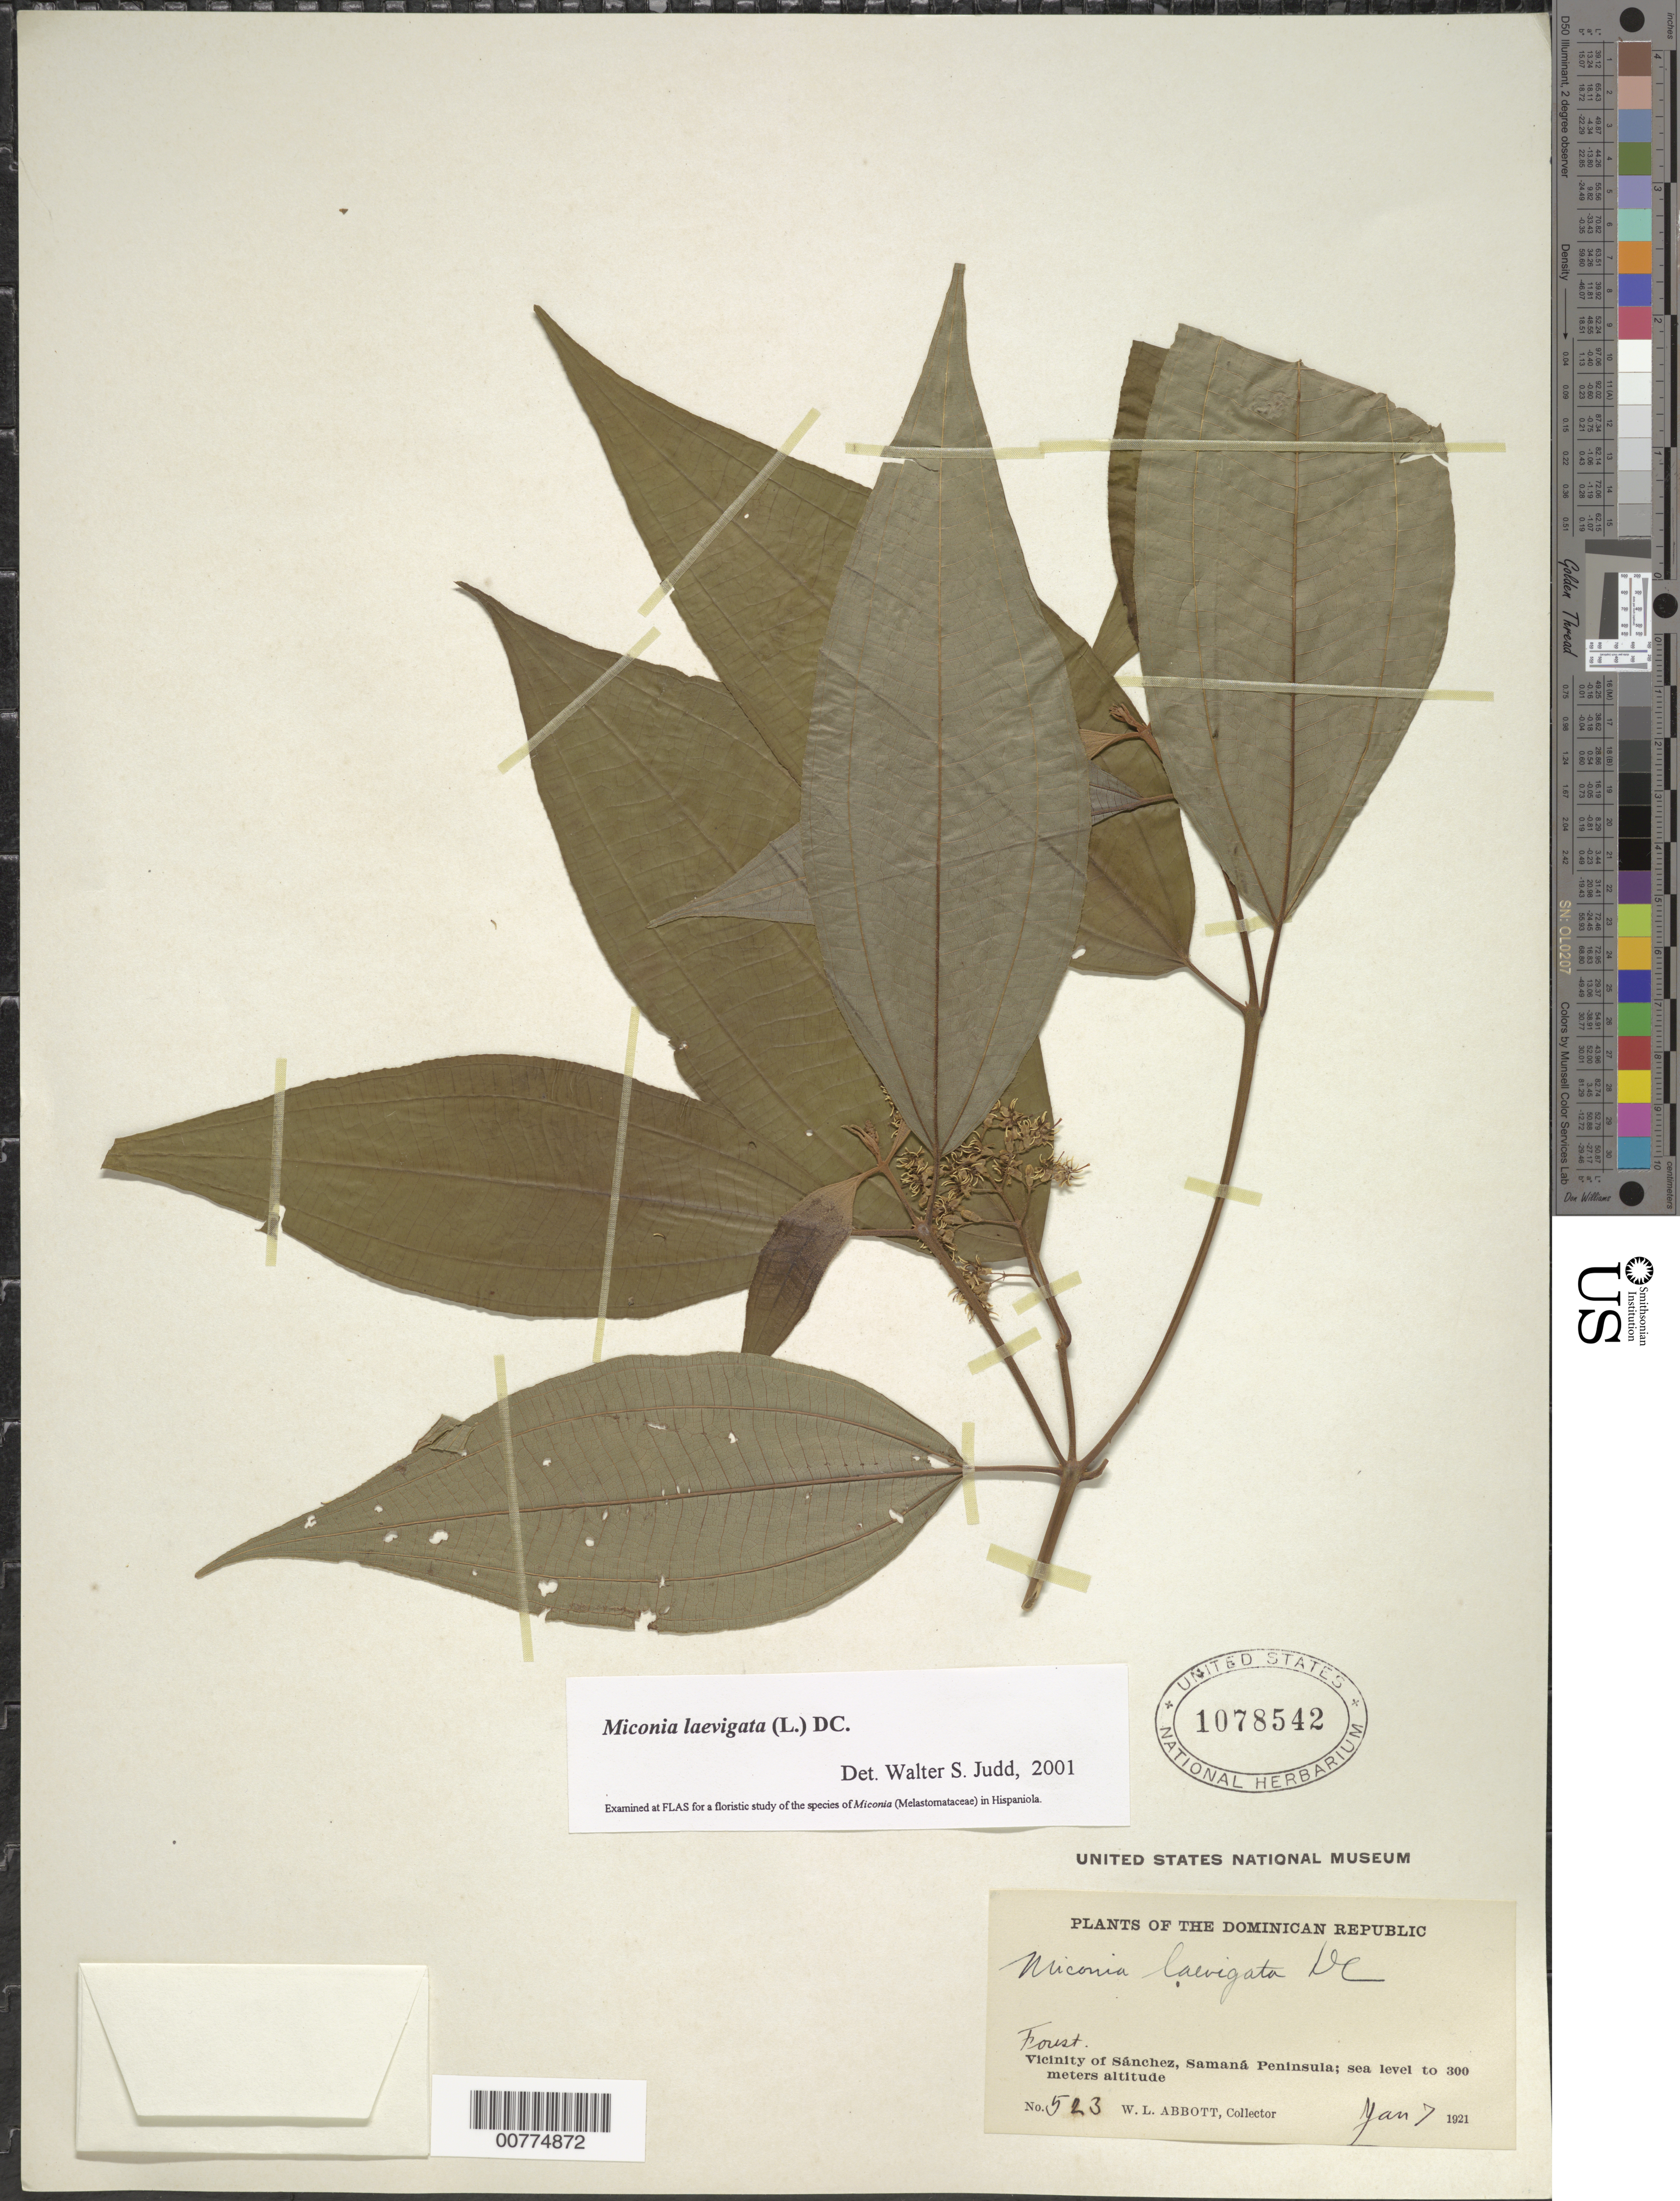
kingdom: Plantae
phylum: Tracheophyta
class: Magnoliopsida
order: Myrtales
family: Melastomataceae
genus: Miconia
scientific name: Miconia laevigata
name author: (L.) D. Don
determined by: Judd, Walter S.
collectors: W. L. Abbott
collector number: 523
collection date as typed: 07 Jan 1910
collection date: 1910-01-07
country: Dominican Republic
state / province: Samana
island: Hispaniola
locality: Vicinity of Sánchez, Samana Peninsula.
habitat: Forest.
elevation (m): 0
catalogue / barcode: US 1078542